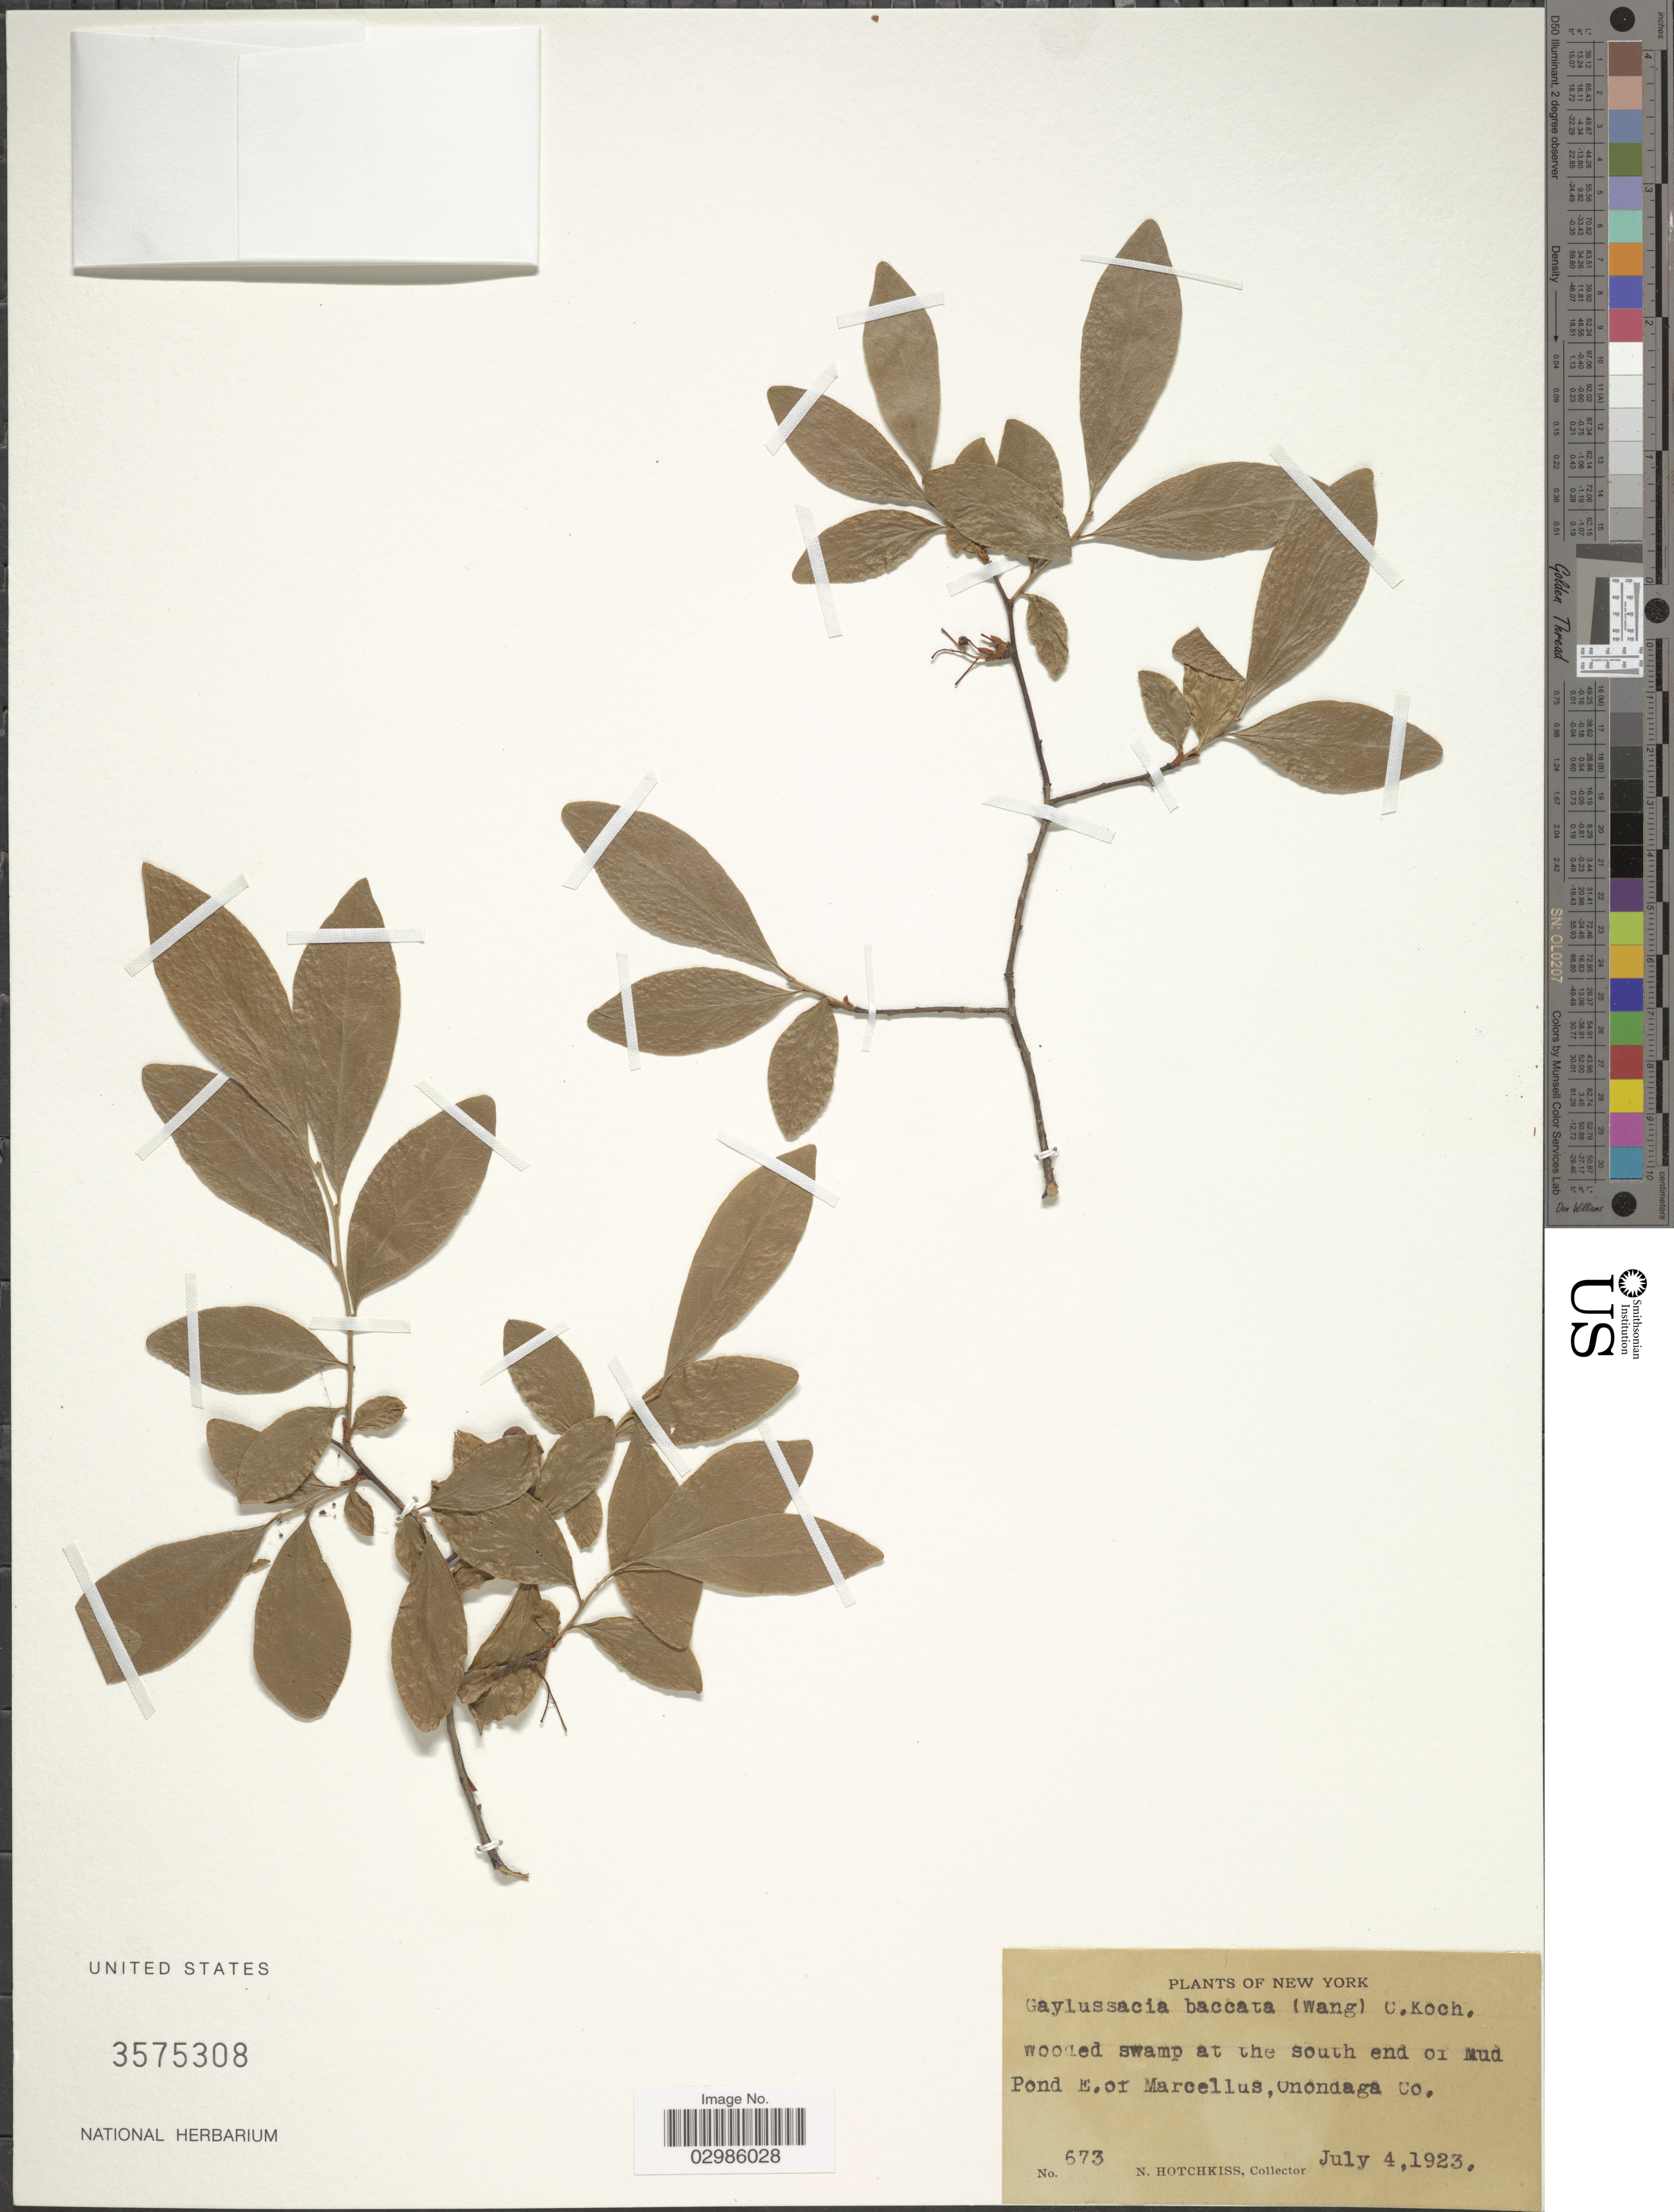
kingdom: Plantae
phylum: Tracheophyta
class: Magnoliopsida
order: Ericales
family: Ericaceae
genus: Gaylussacia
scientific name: Gaylussacia baccata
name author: (Wangenh.) K. Koch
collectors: N. Hotchkiss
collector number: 673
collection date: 1923-07-04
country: United States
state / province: New York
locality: Wooded swamp at the south end of Mud Pond E. of Marcellus, Onondaga Co.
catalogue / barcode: US 375308